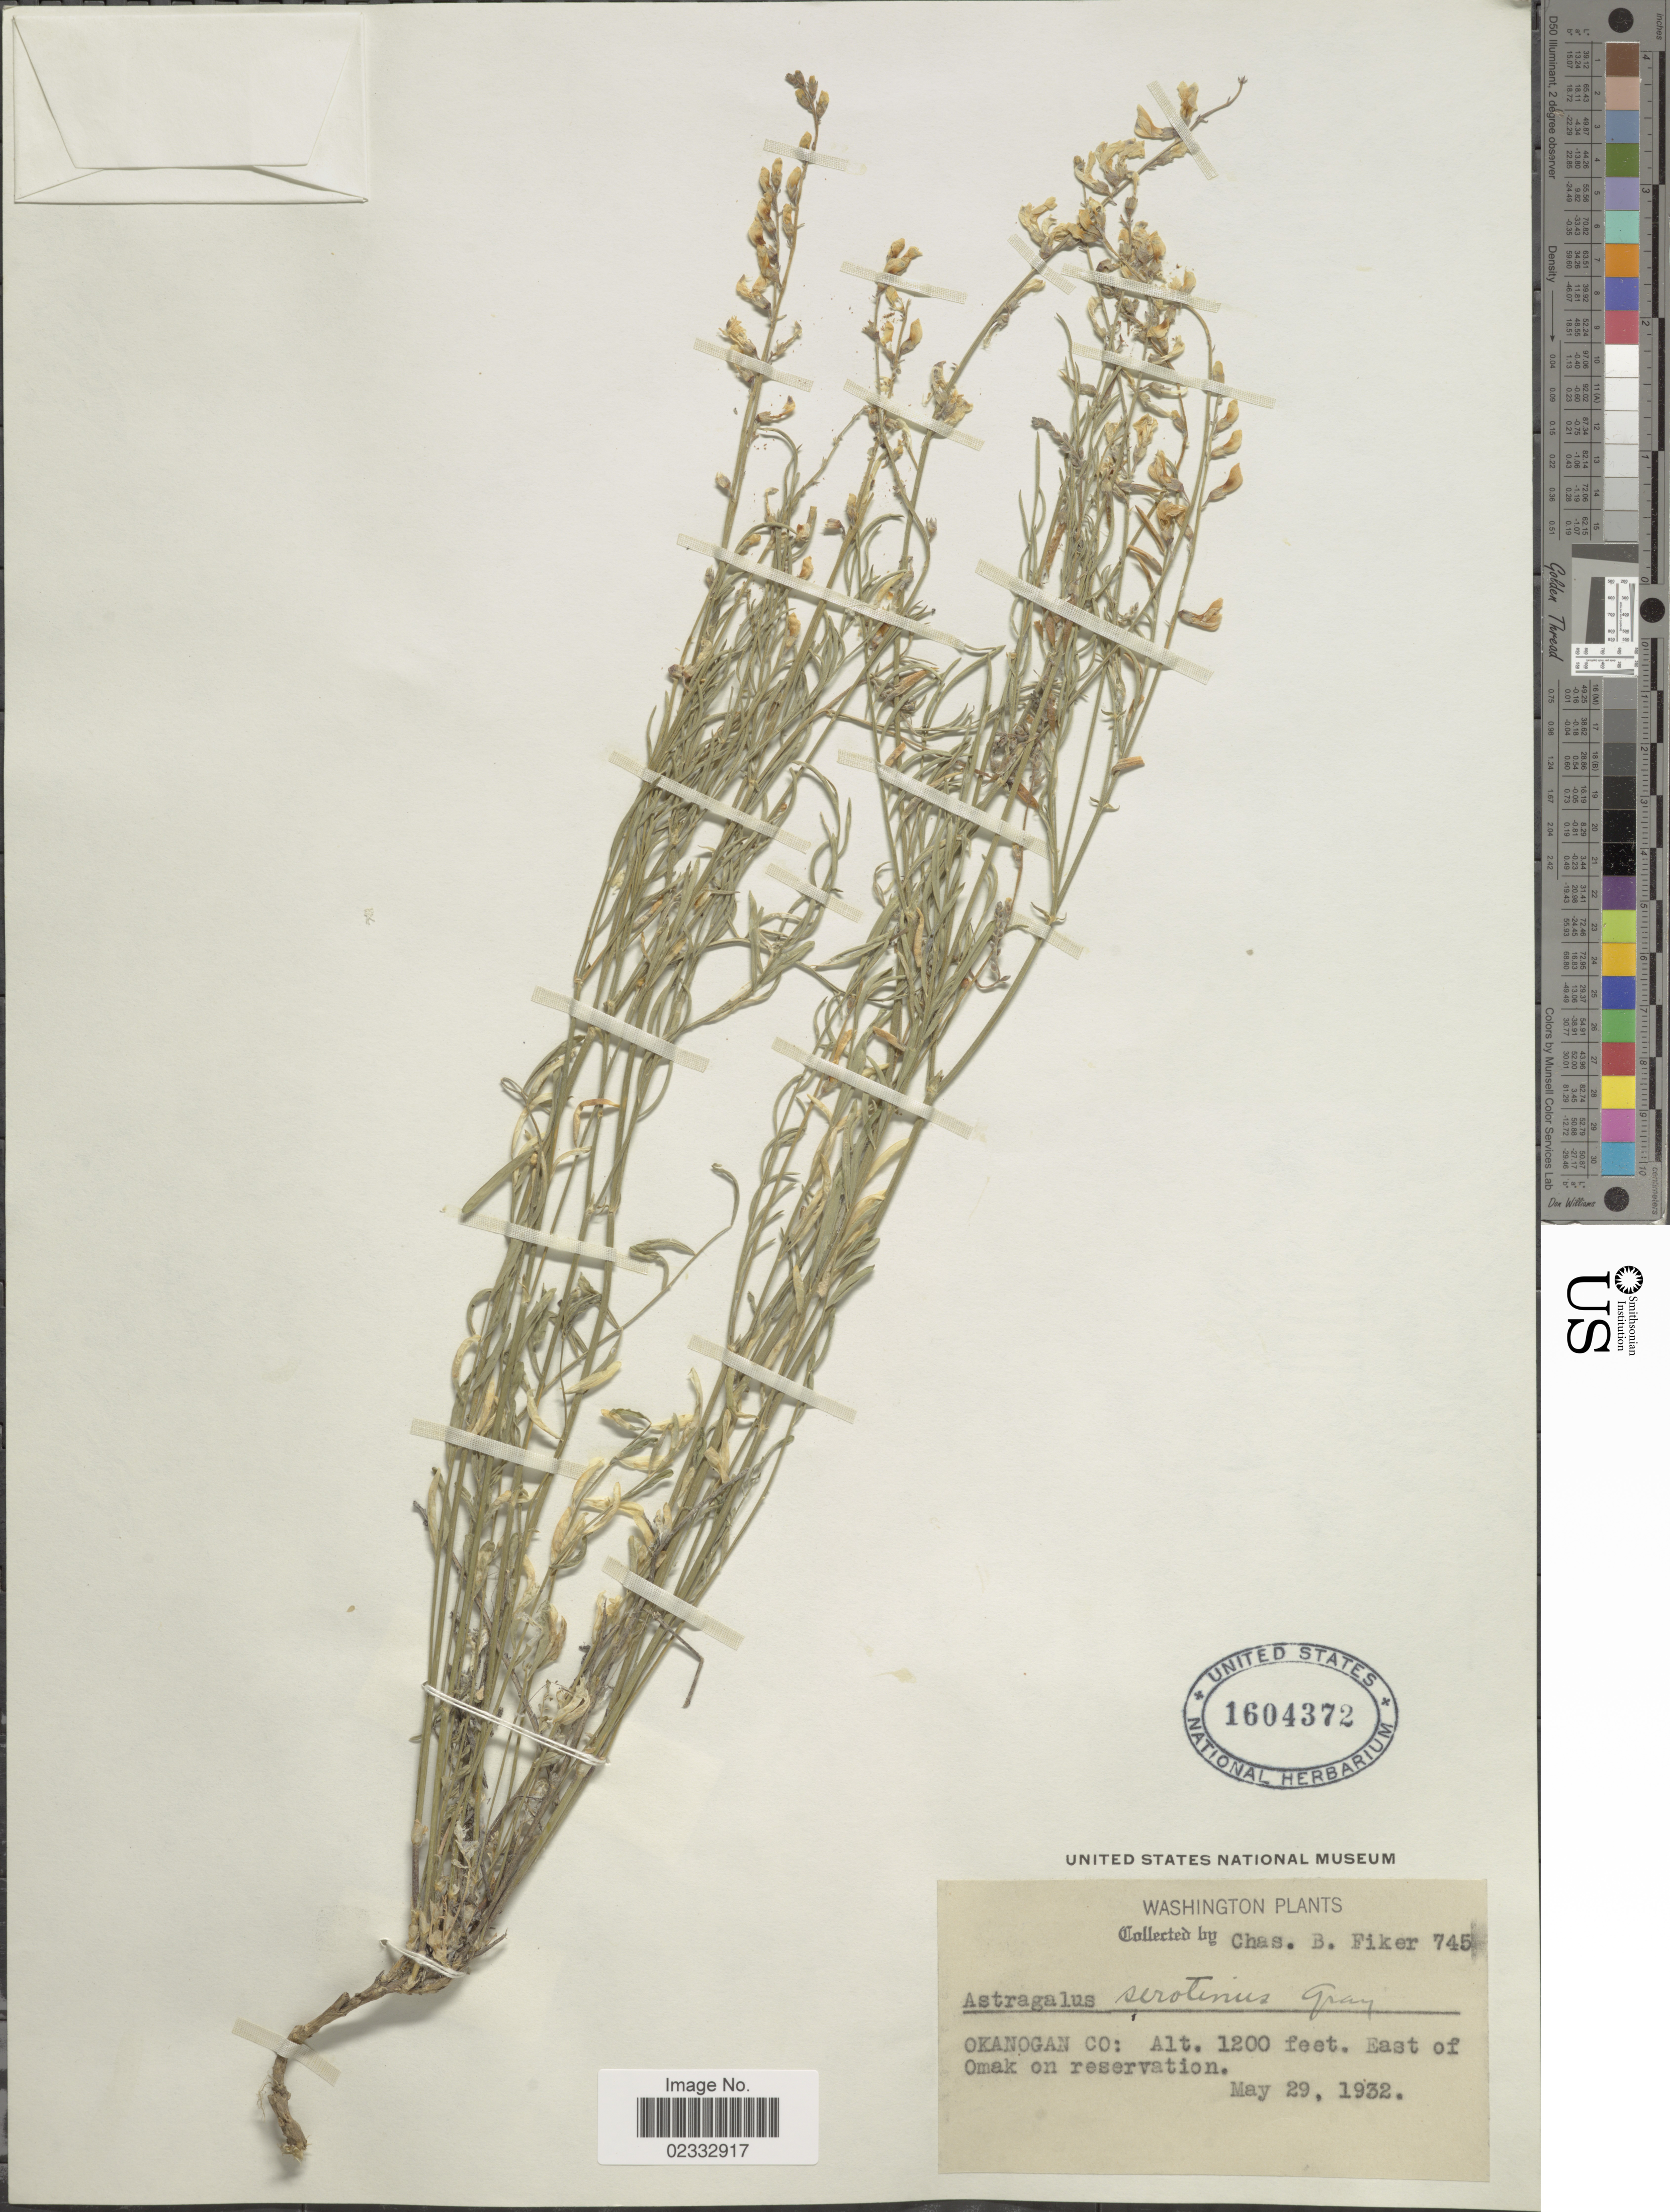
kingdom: Plantae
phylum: Tracheophyta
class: Magnoliopsida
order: Fabales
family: Fabaceae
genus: Astragalus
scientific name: Astragalus miser var. serotinus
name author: (A. Gray) Barneby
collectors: C. Fiker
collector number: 745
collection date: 1932-05-29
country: United States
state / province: Washington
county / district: Okanogan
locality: Okanogan Co: East of reservation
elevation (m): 366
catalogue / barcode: US 1604372